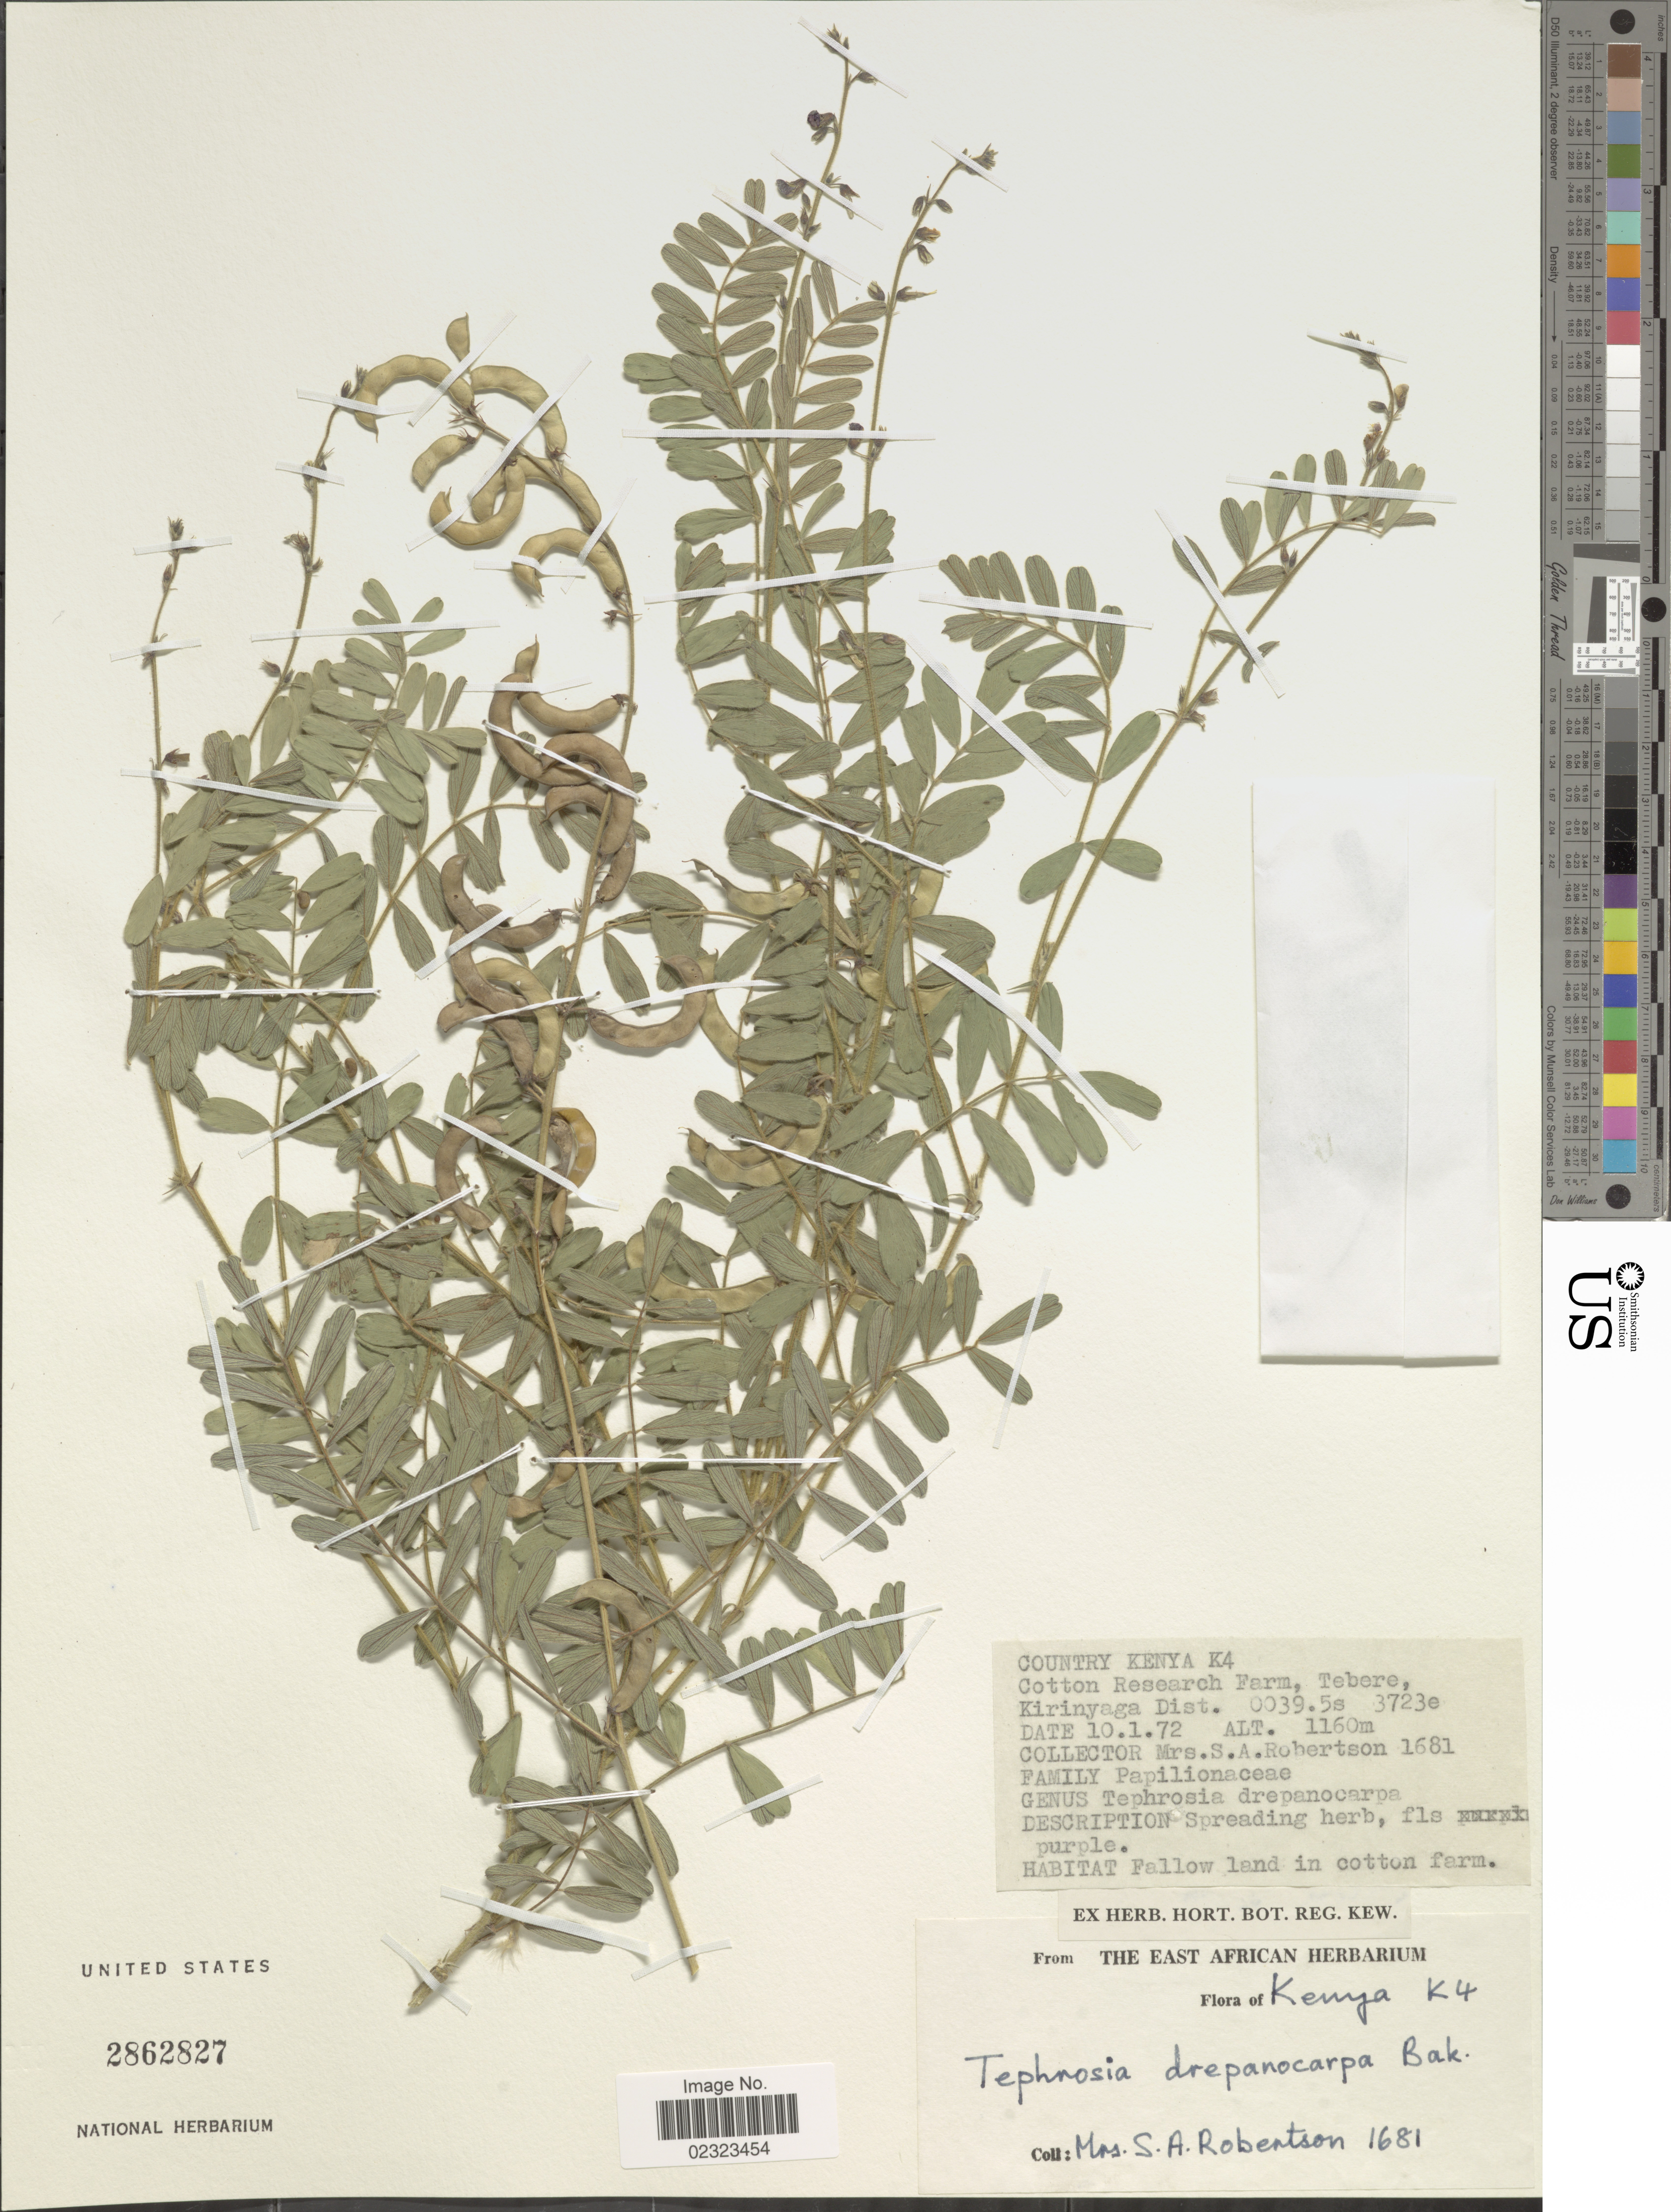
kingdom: Plantae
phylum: Tracheophyta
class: Magnoliopsida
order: Fabales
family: Fabaceae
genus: Tephrosia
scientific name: Tephrosia drepanocarpa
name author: Welw. ex Baker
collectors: S. Robertson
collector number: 1681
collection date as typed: Transcribed d/m/y: 10/1/72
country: Kenya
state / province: Kirinyaga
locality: Kenya K4, Cotton Research Farm, Teberge.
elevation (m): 1160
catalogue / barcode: US 2862827